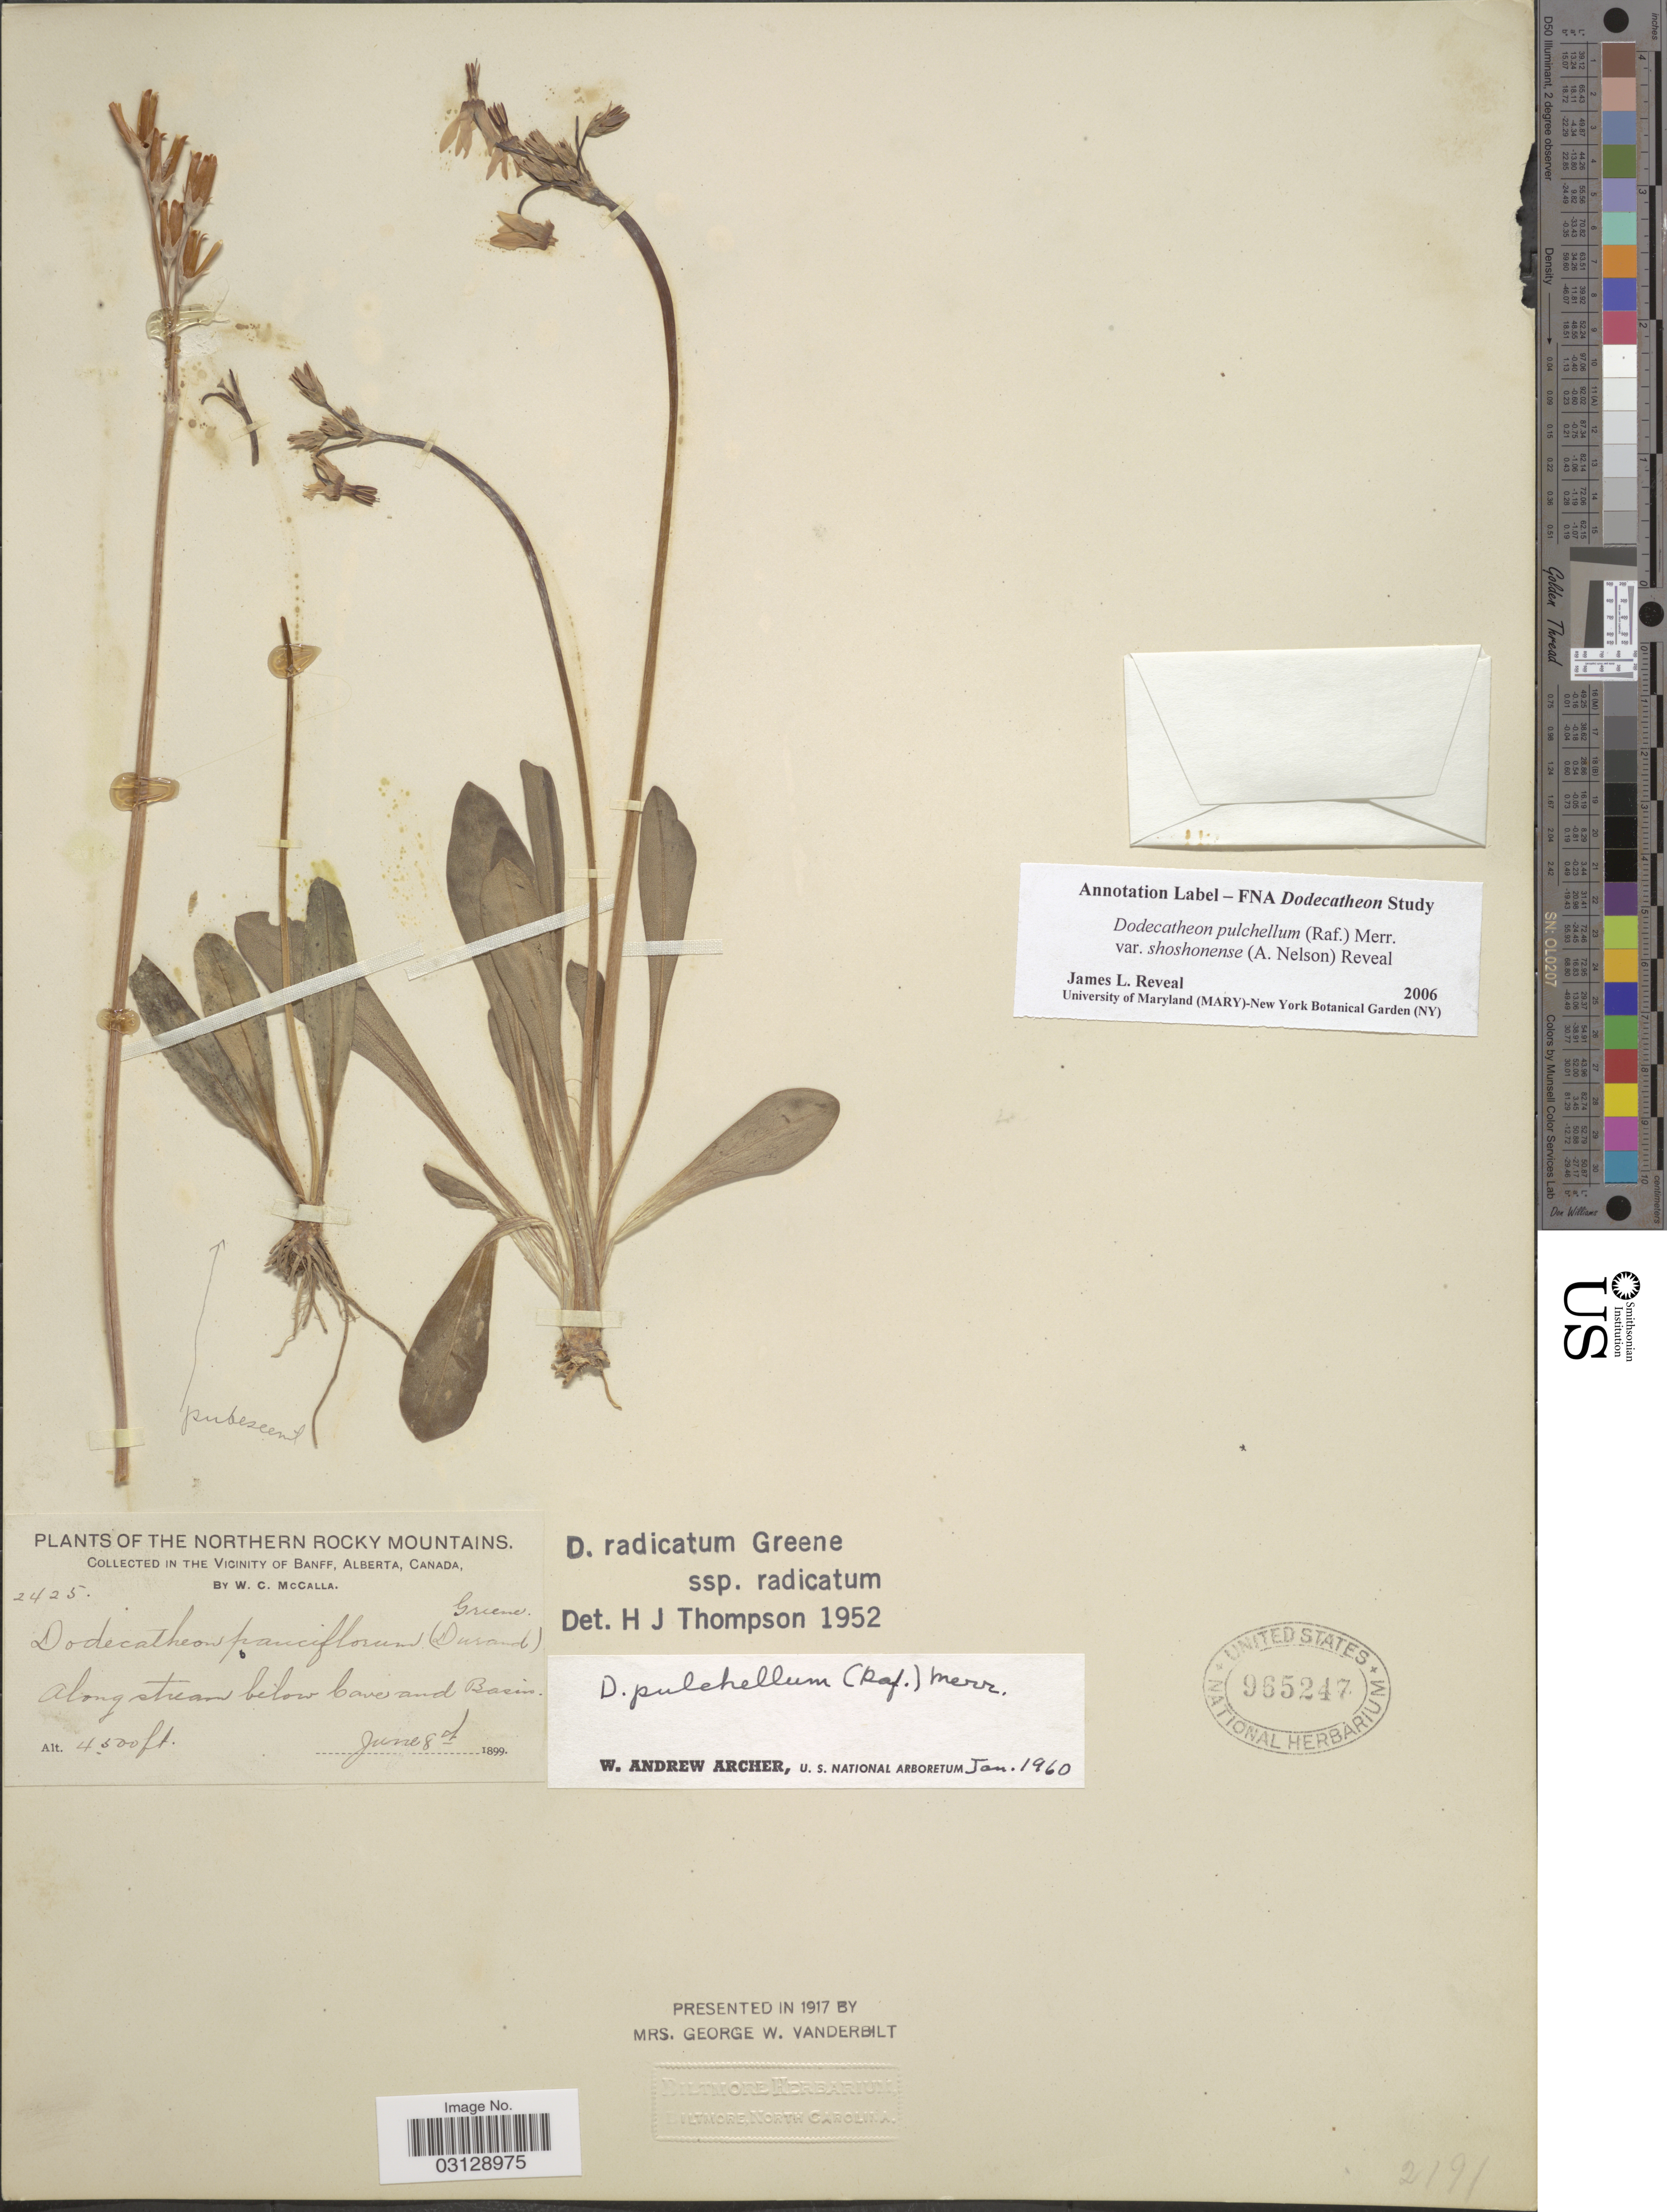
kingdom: Plantae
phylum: Tracheophyta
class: Magnoliopsida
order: Ericales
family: Primulaceae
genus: Dodecatheon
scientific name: Dodecatheon pulchellum var. shoshonense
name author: (A. Nelson) Reveal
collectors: W. McCalla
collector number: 2425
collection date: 1899-06-08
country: Canada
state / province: Alberta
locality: Vicinity of Banff. Along stream below Caves and Basin.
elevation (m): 1372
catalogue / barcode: US 965247